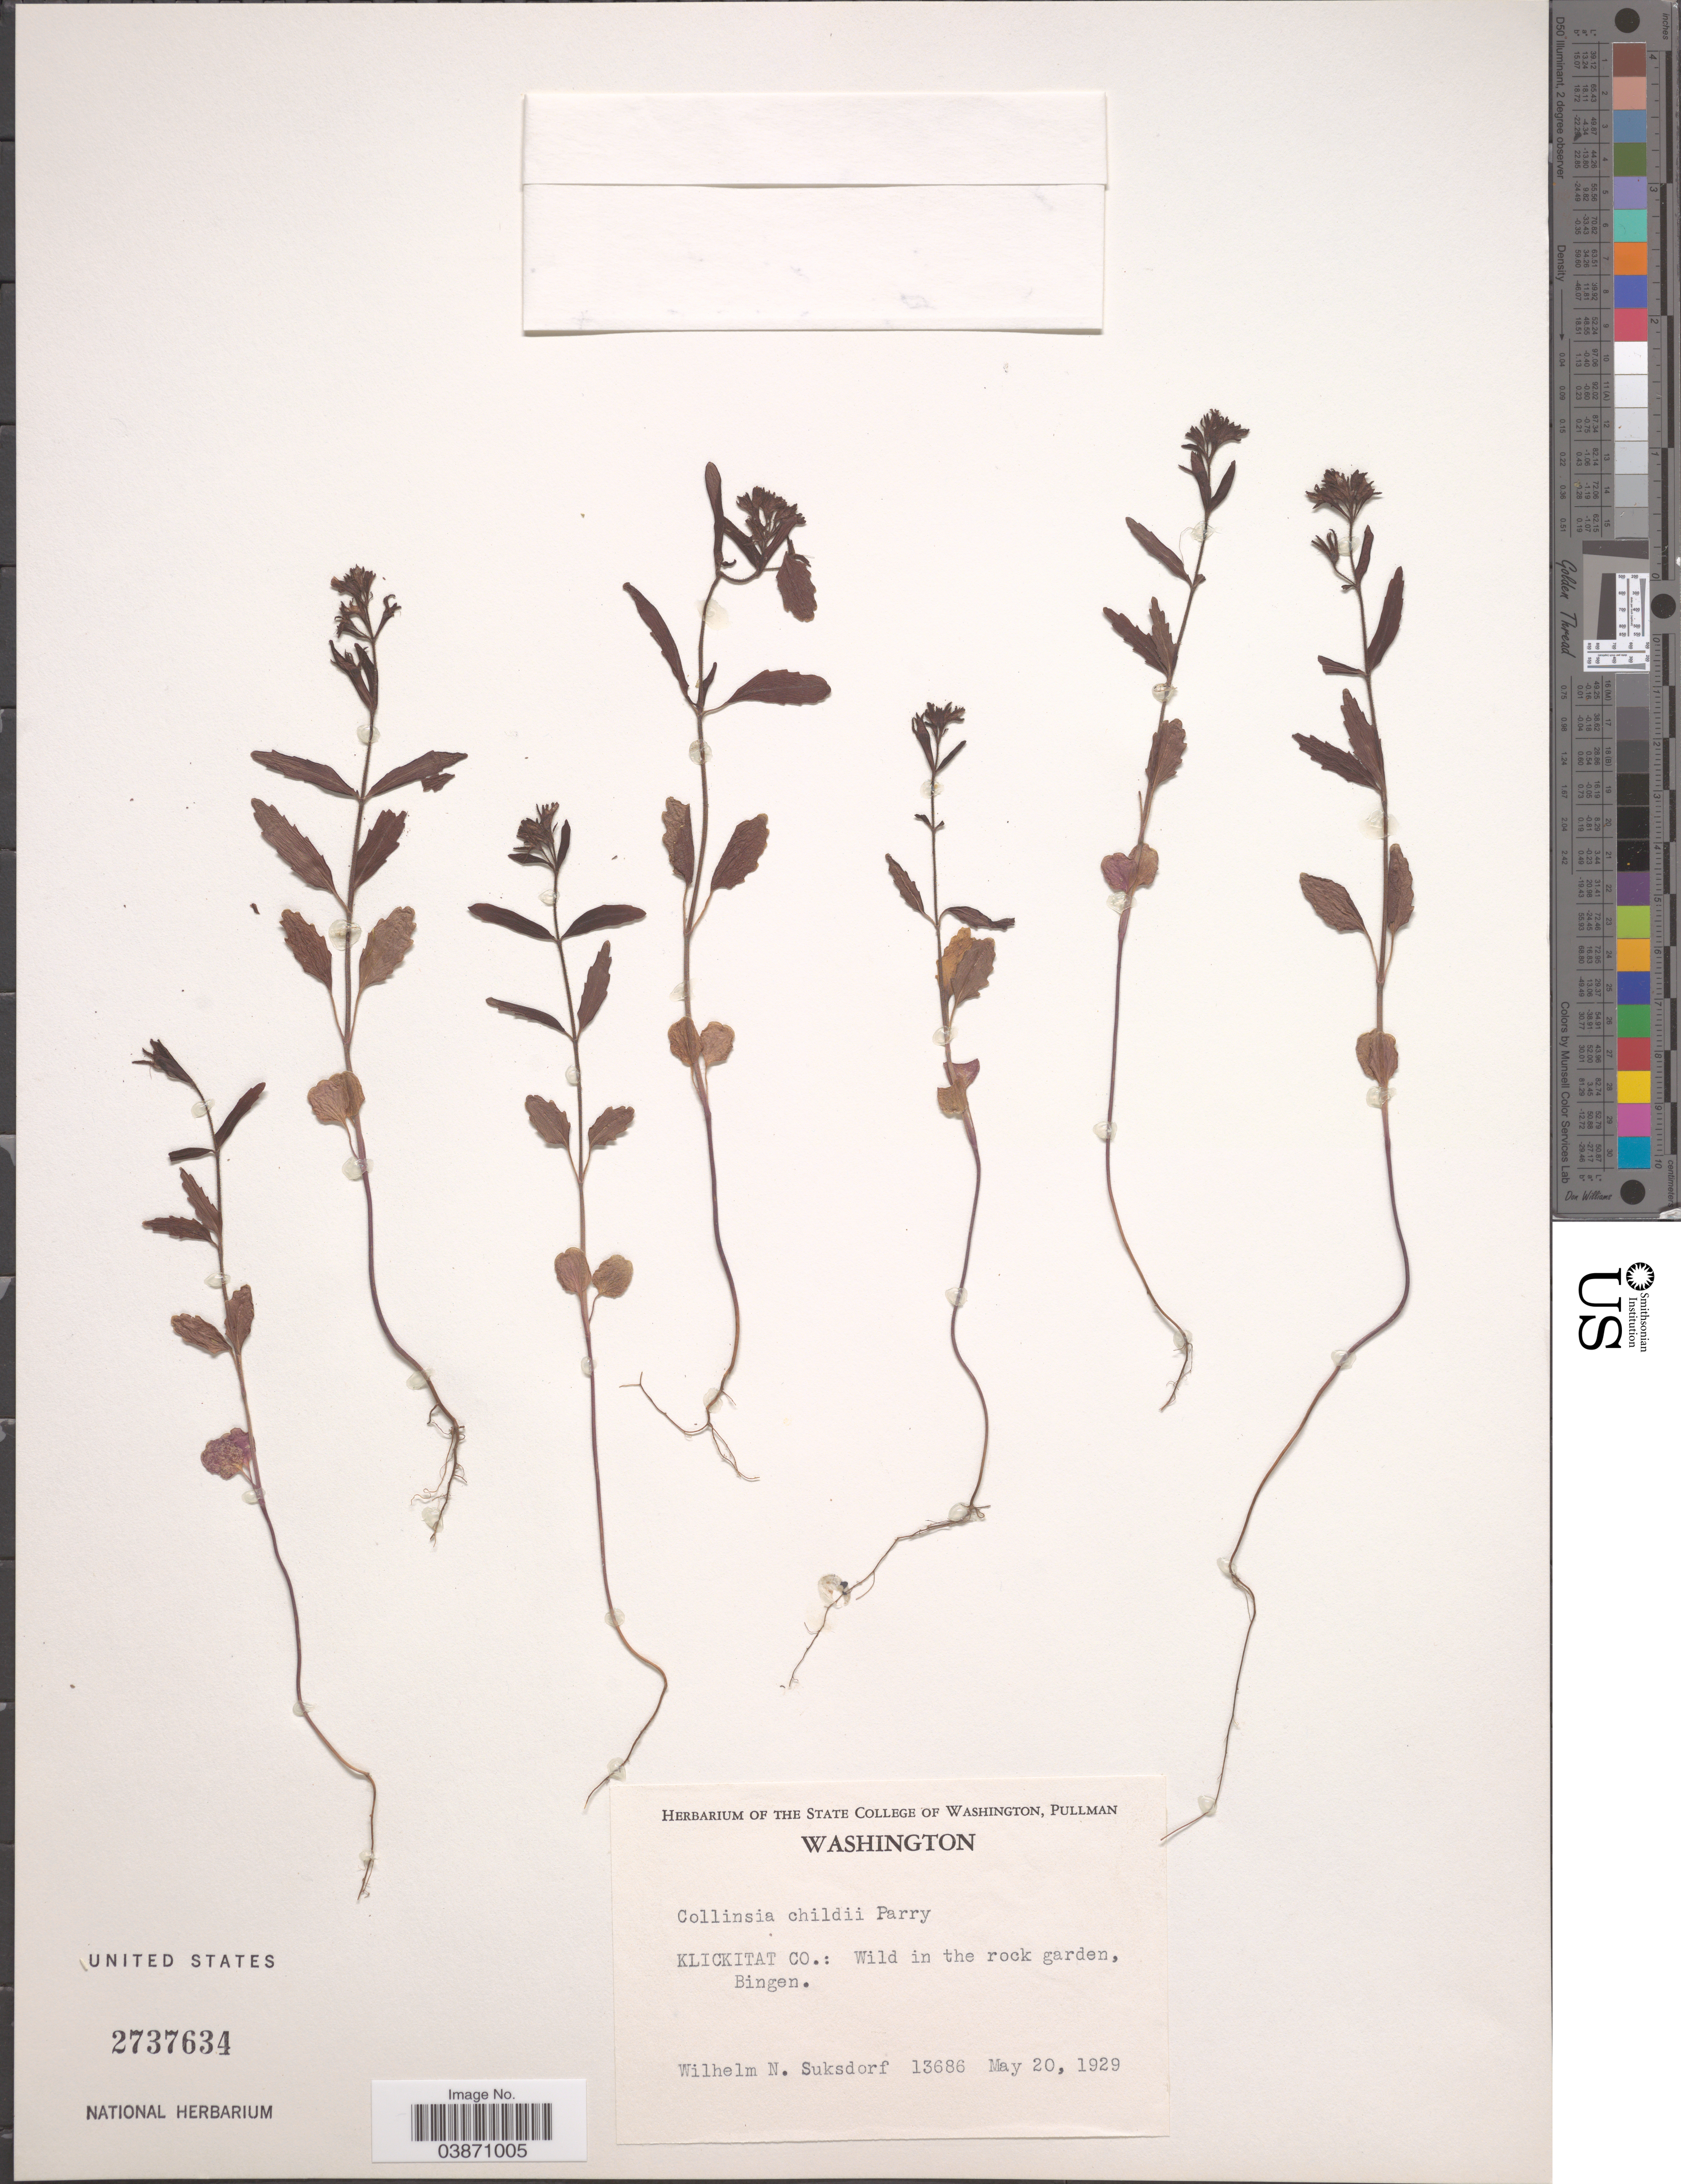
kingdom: Plantae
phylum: Tracheophyta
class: Magnoliopsida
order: Lamiales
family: Plantaginaceae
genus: Collinsia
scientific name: Collinsia childii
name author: Parry ex A. Gray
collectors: W. N. Suksdorf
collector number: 13686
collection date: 1929-05-20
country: United States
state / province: Washington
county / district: Klickitat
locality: Klickitat Co.: Wild in the rock garden, Bingen.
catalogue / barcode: US 2737634